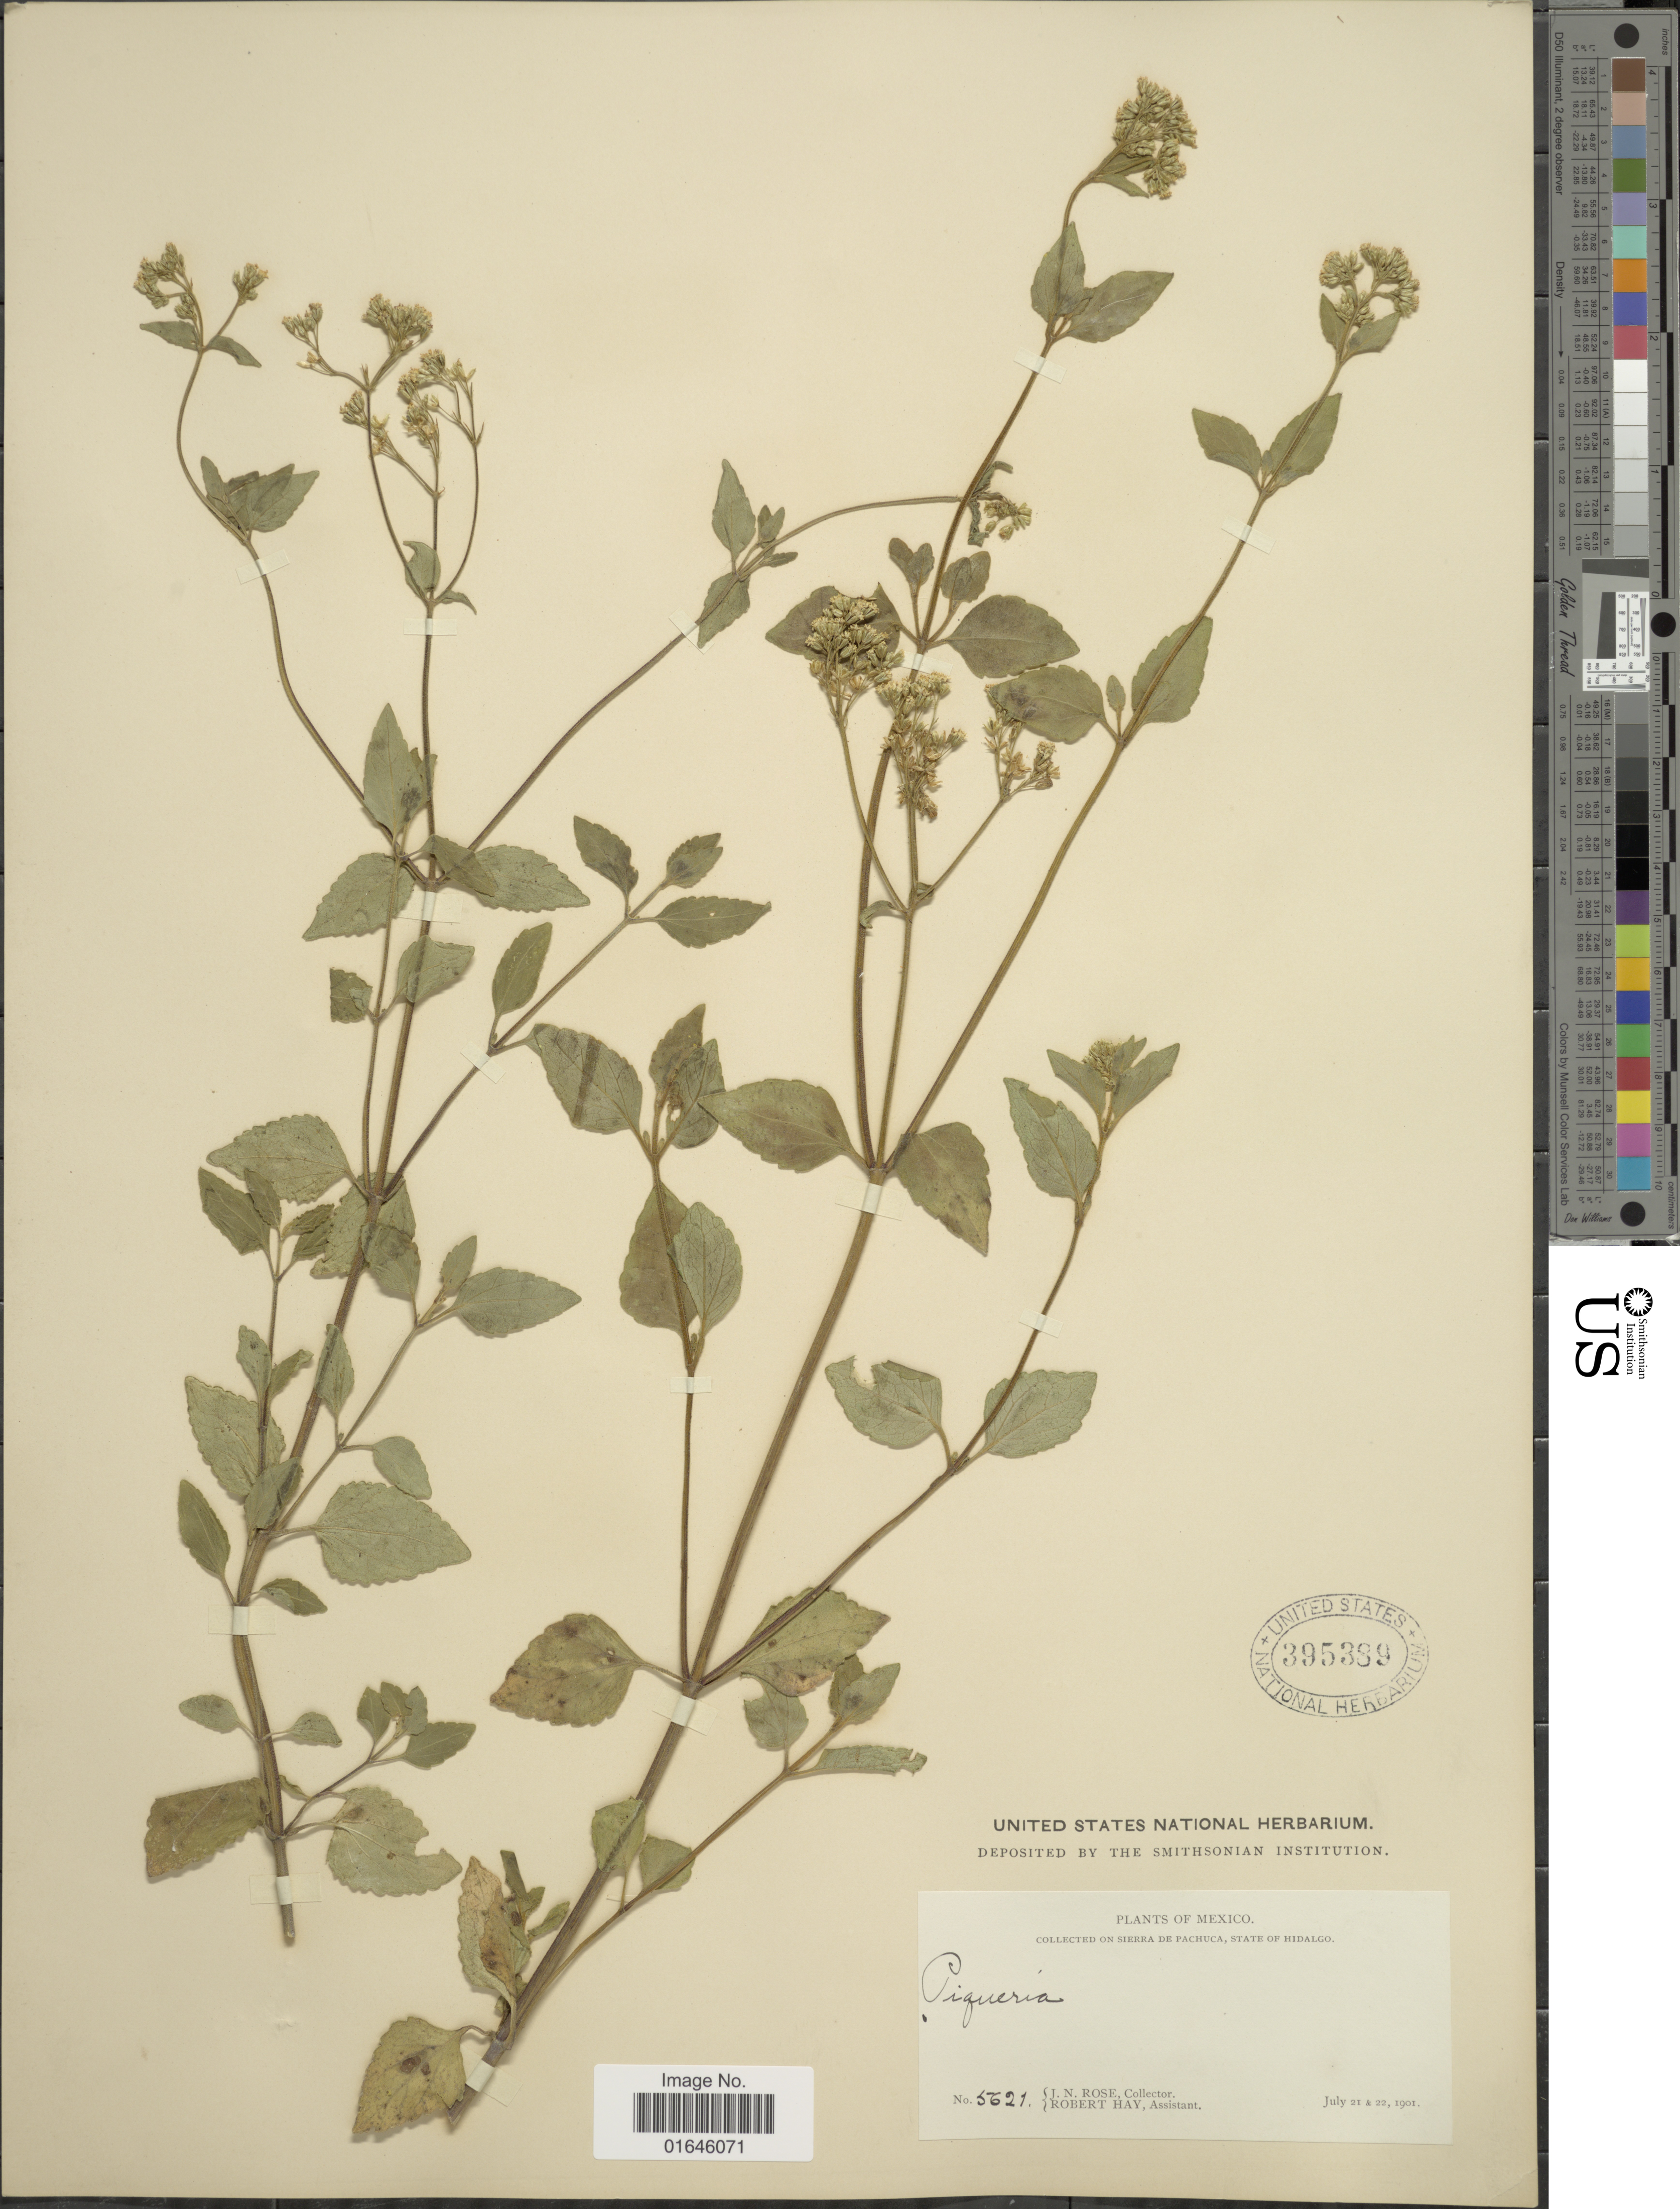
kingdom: Plantae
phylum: Tracheophyta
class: Magnoliopsida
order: Asterales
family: Asteraceae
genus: Piqueria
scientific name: Piqueria pilosa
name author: Kunth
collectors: J. N. Rose & R. H. Hay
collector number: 5621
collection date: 1901-07-21/1901-07-22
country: Mexico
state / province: Hidalgo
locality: On Sierra De Pachuca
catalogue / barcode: US 395389